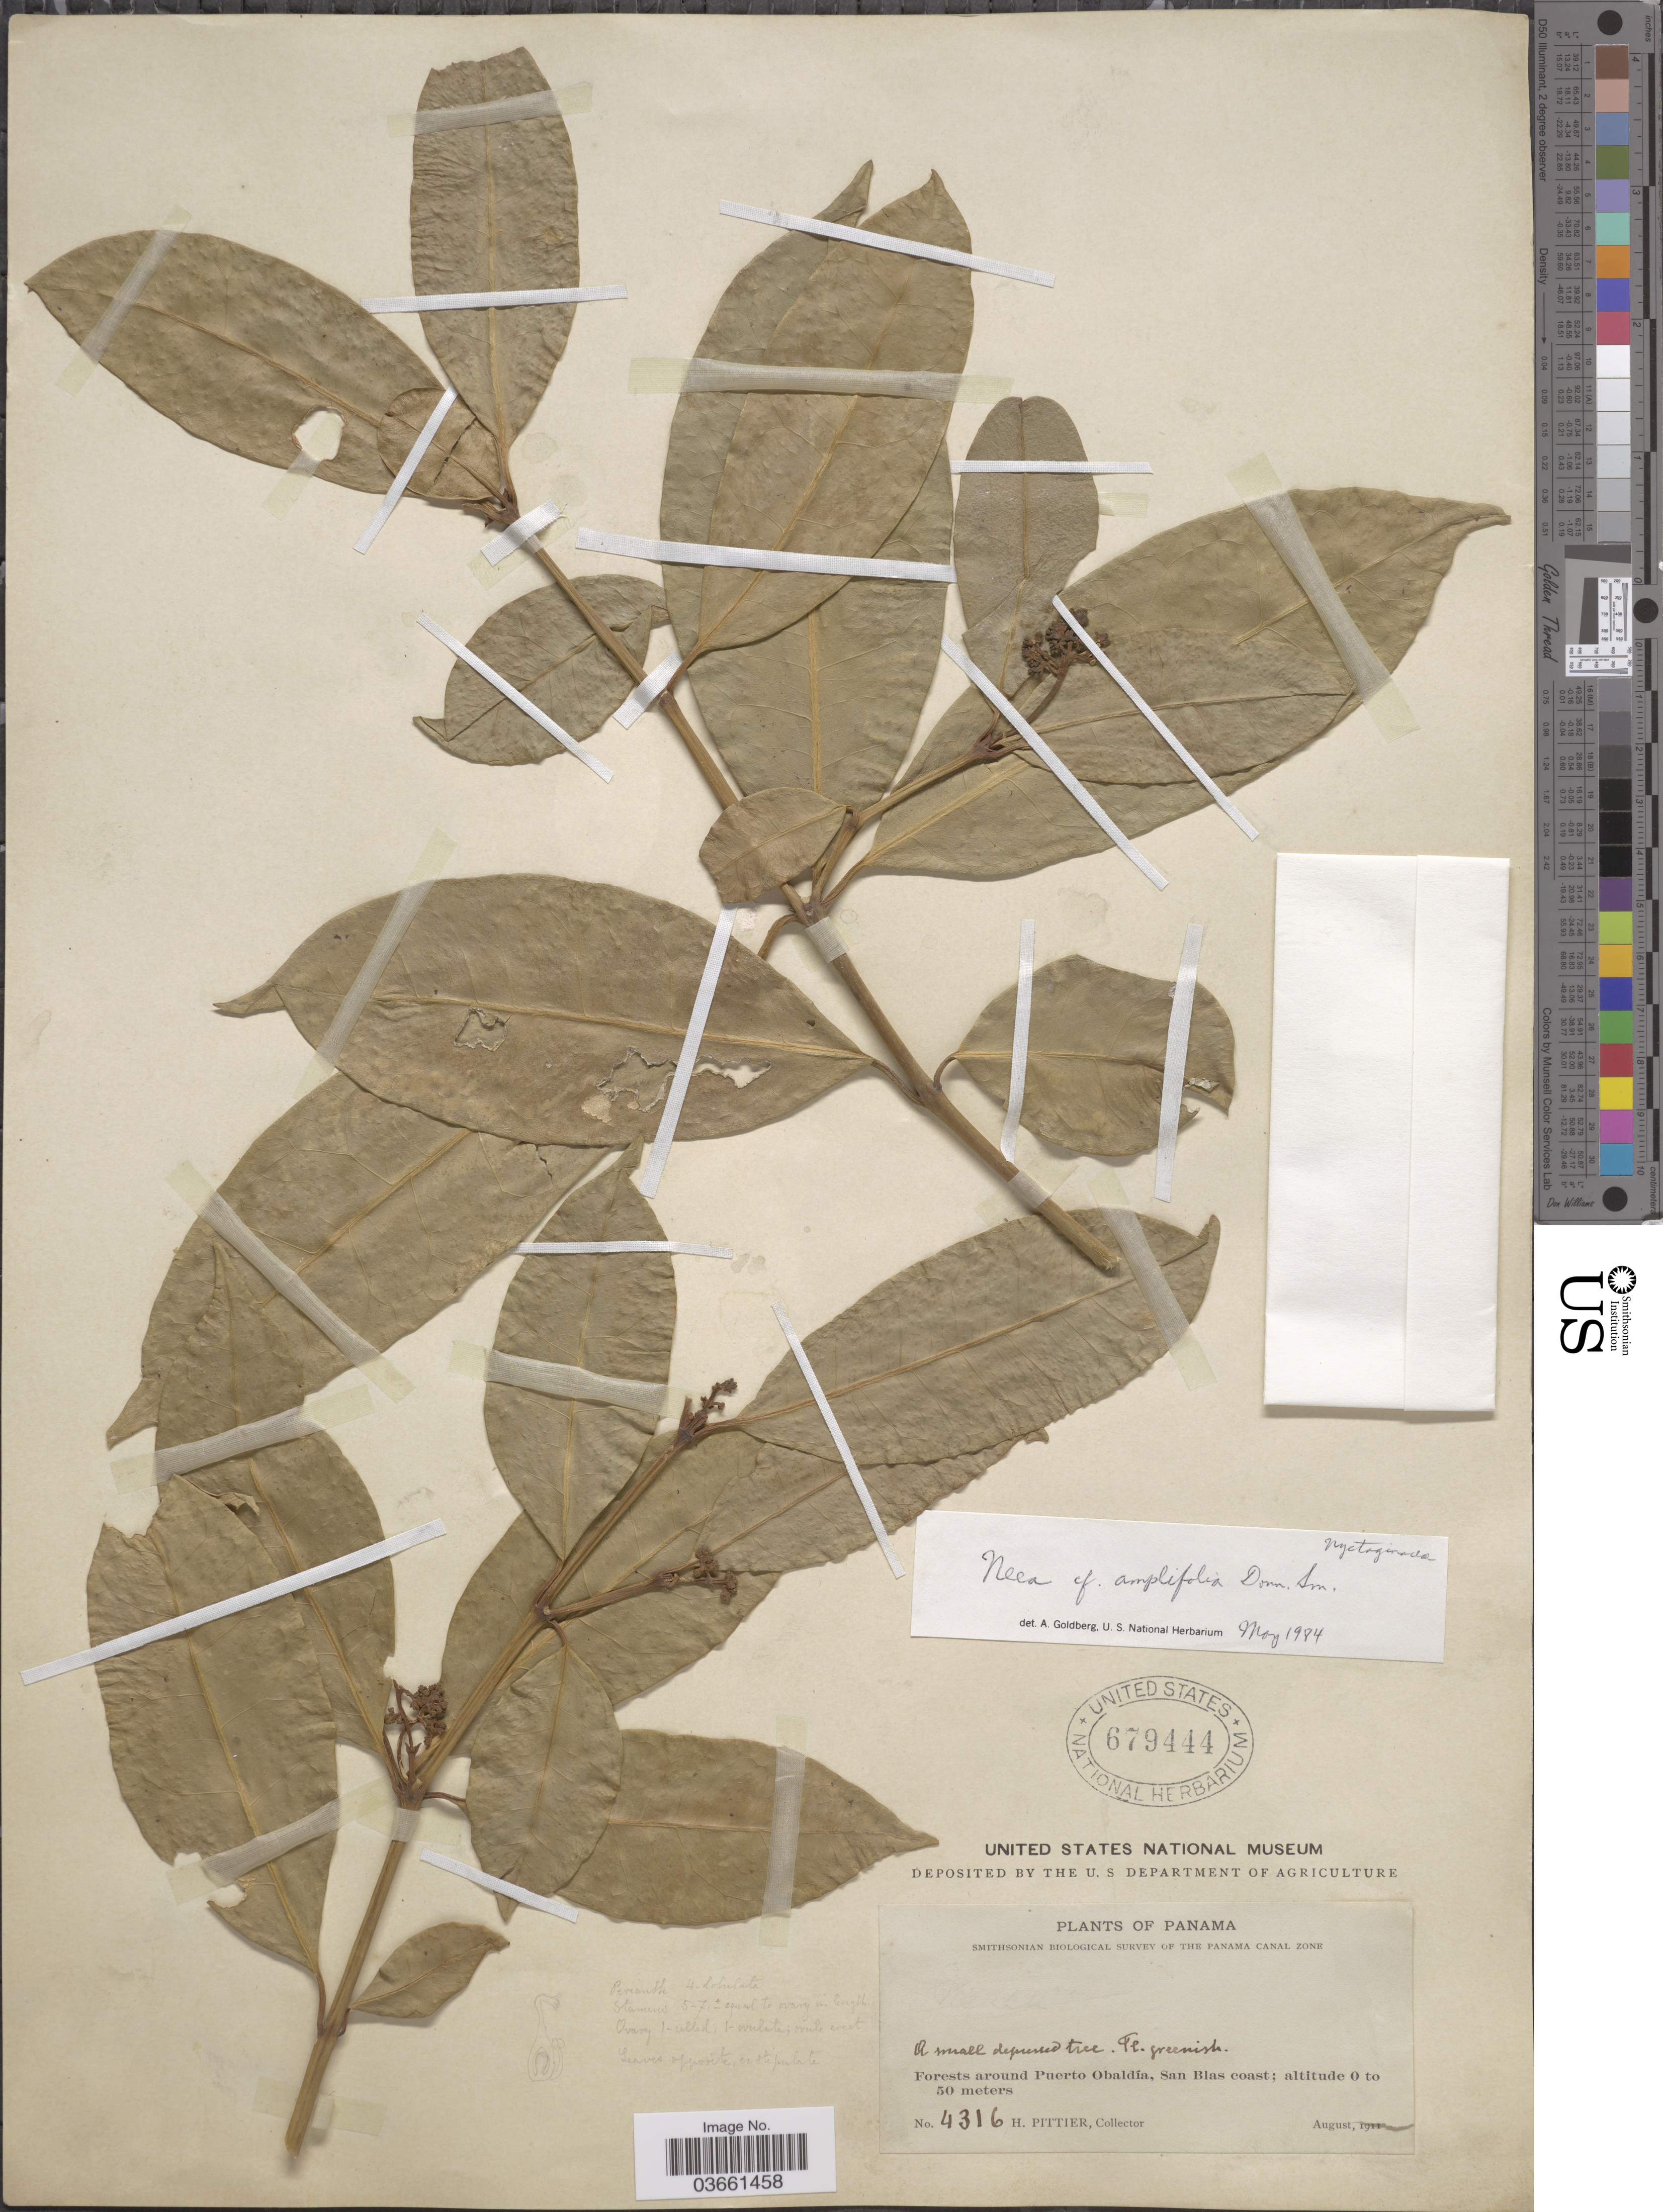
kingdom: Plantae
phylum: Tracheophyta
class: Magnoliopsida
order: Caryophyllales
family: Nyctaginaceae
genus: Neea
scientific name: Neea amplifolia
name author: Donn. Sm.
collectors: H. F. Pittier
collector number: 4316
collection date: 1911-08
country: Panama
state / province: Kuna Yala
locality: Forests around Puerto Obaldía, San Blas coast.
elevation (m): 0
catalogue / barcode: US 679444